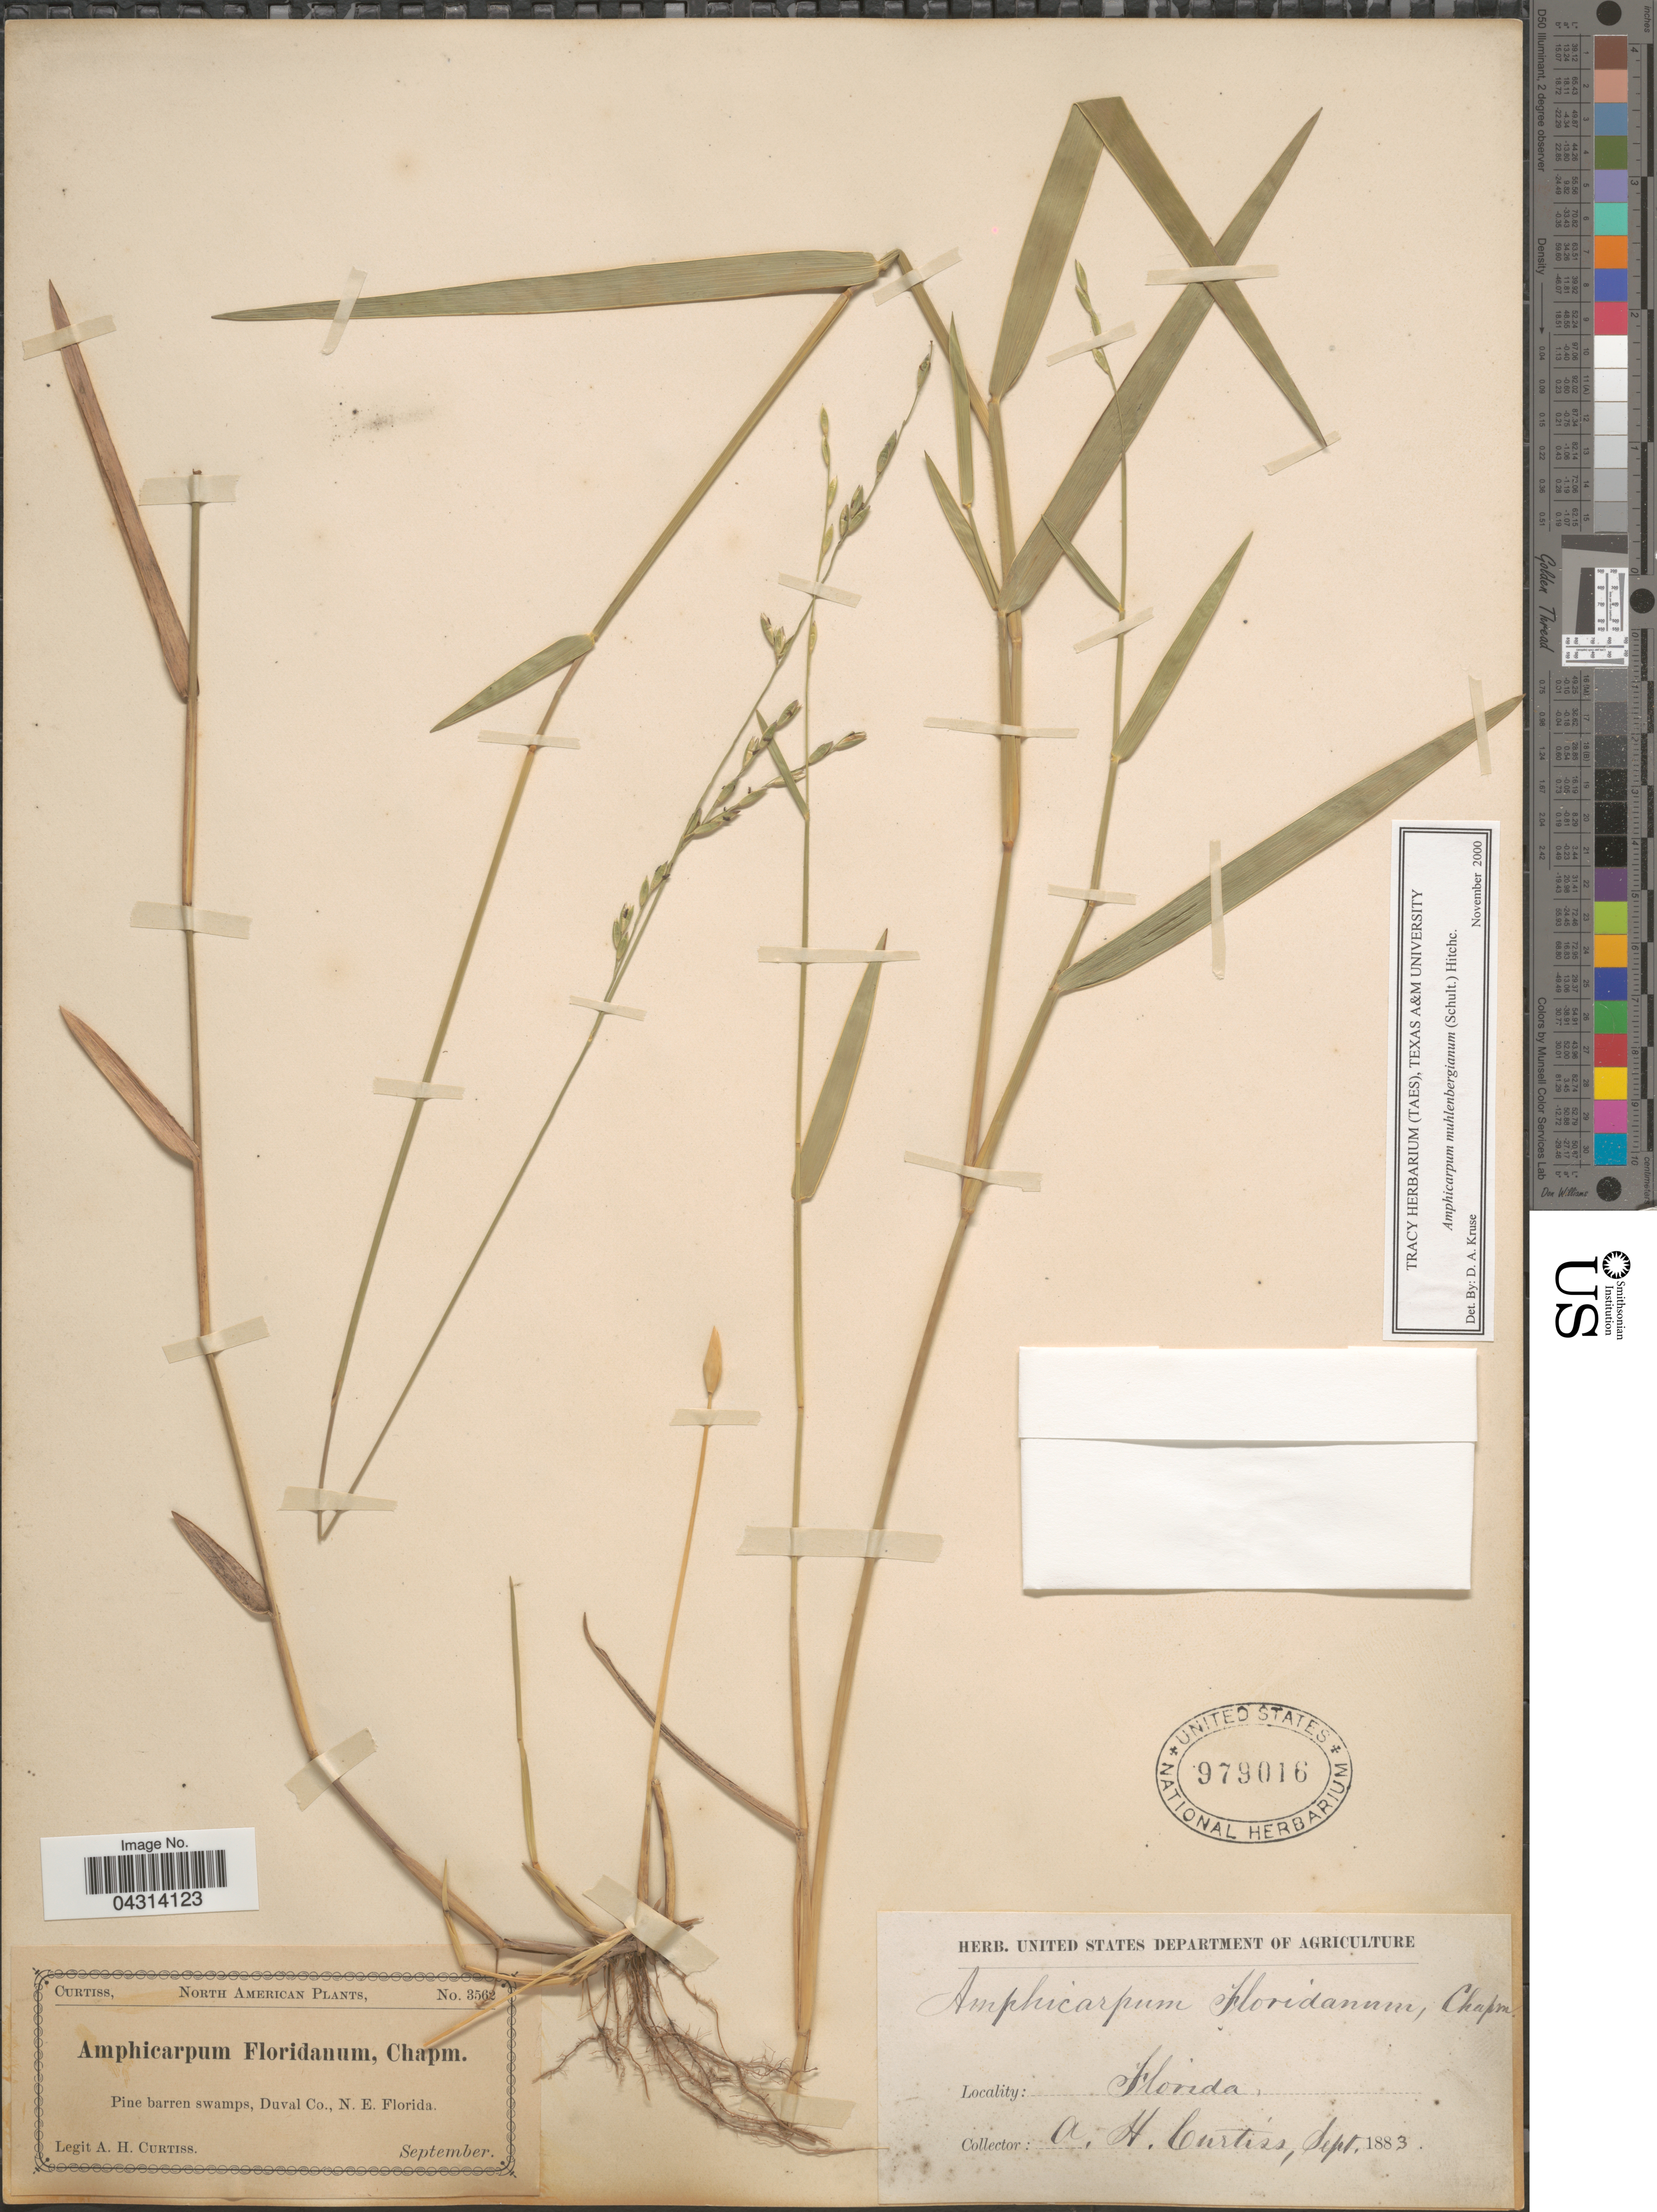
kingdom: Plantae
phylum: Tracheophyta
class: Liliopsida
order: Poales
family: Poaceae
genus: Amphicarpum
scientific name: Amphicarpum muhlenbergianum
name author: (Schult.) Hitchc.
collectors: A. H. Curtiss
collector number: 3562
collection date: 1883-09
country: United States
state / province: Florida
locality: Pine barren swamps, Duval Co., N.E. Florida.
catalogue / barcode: US 979016